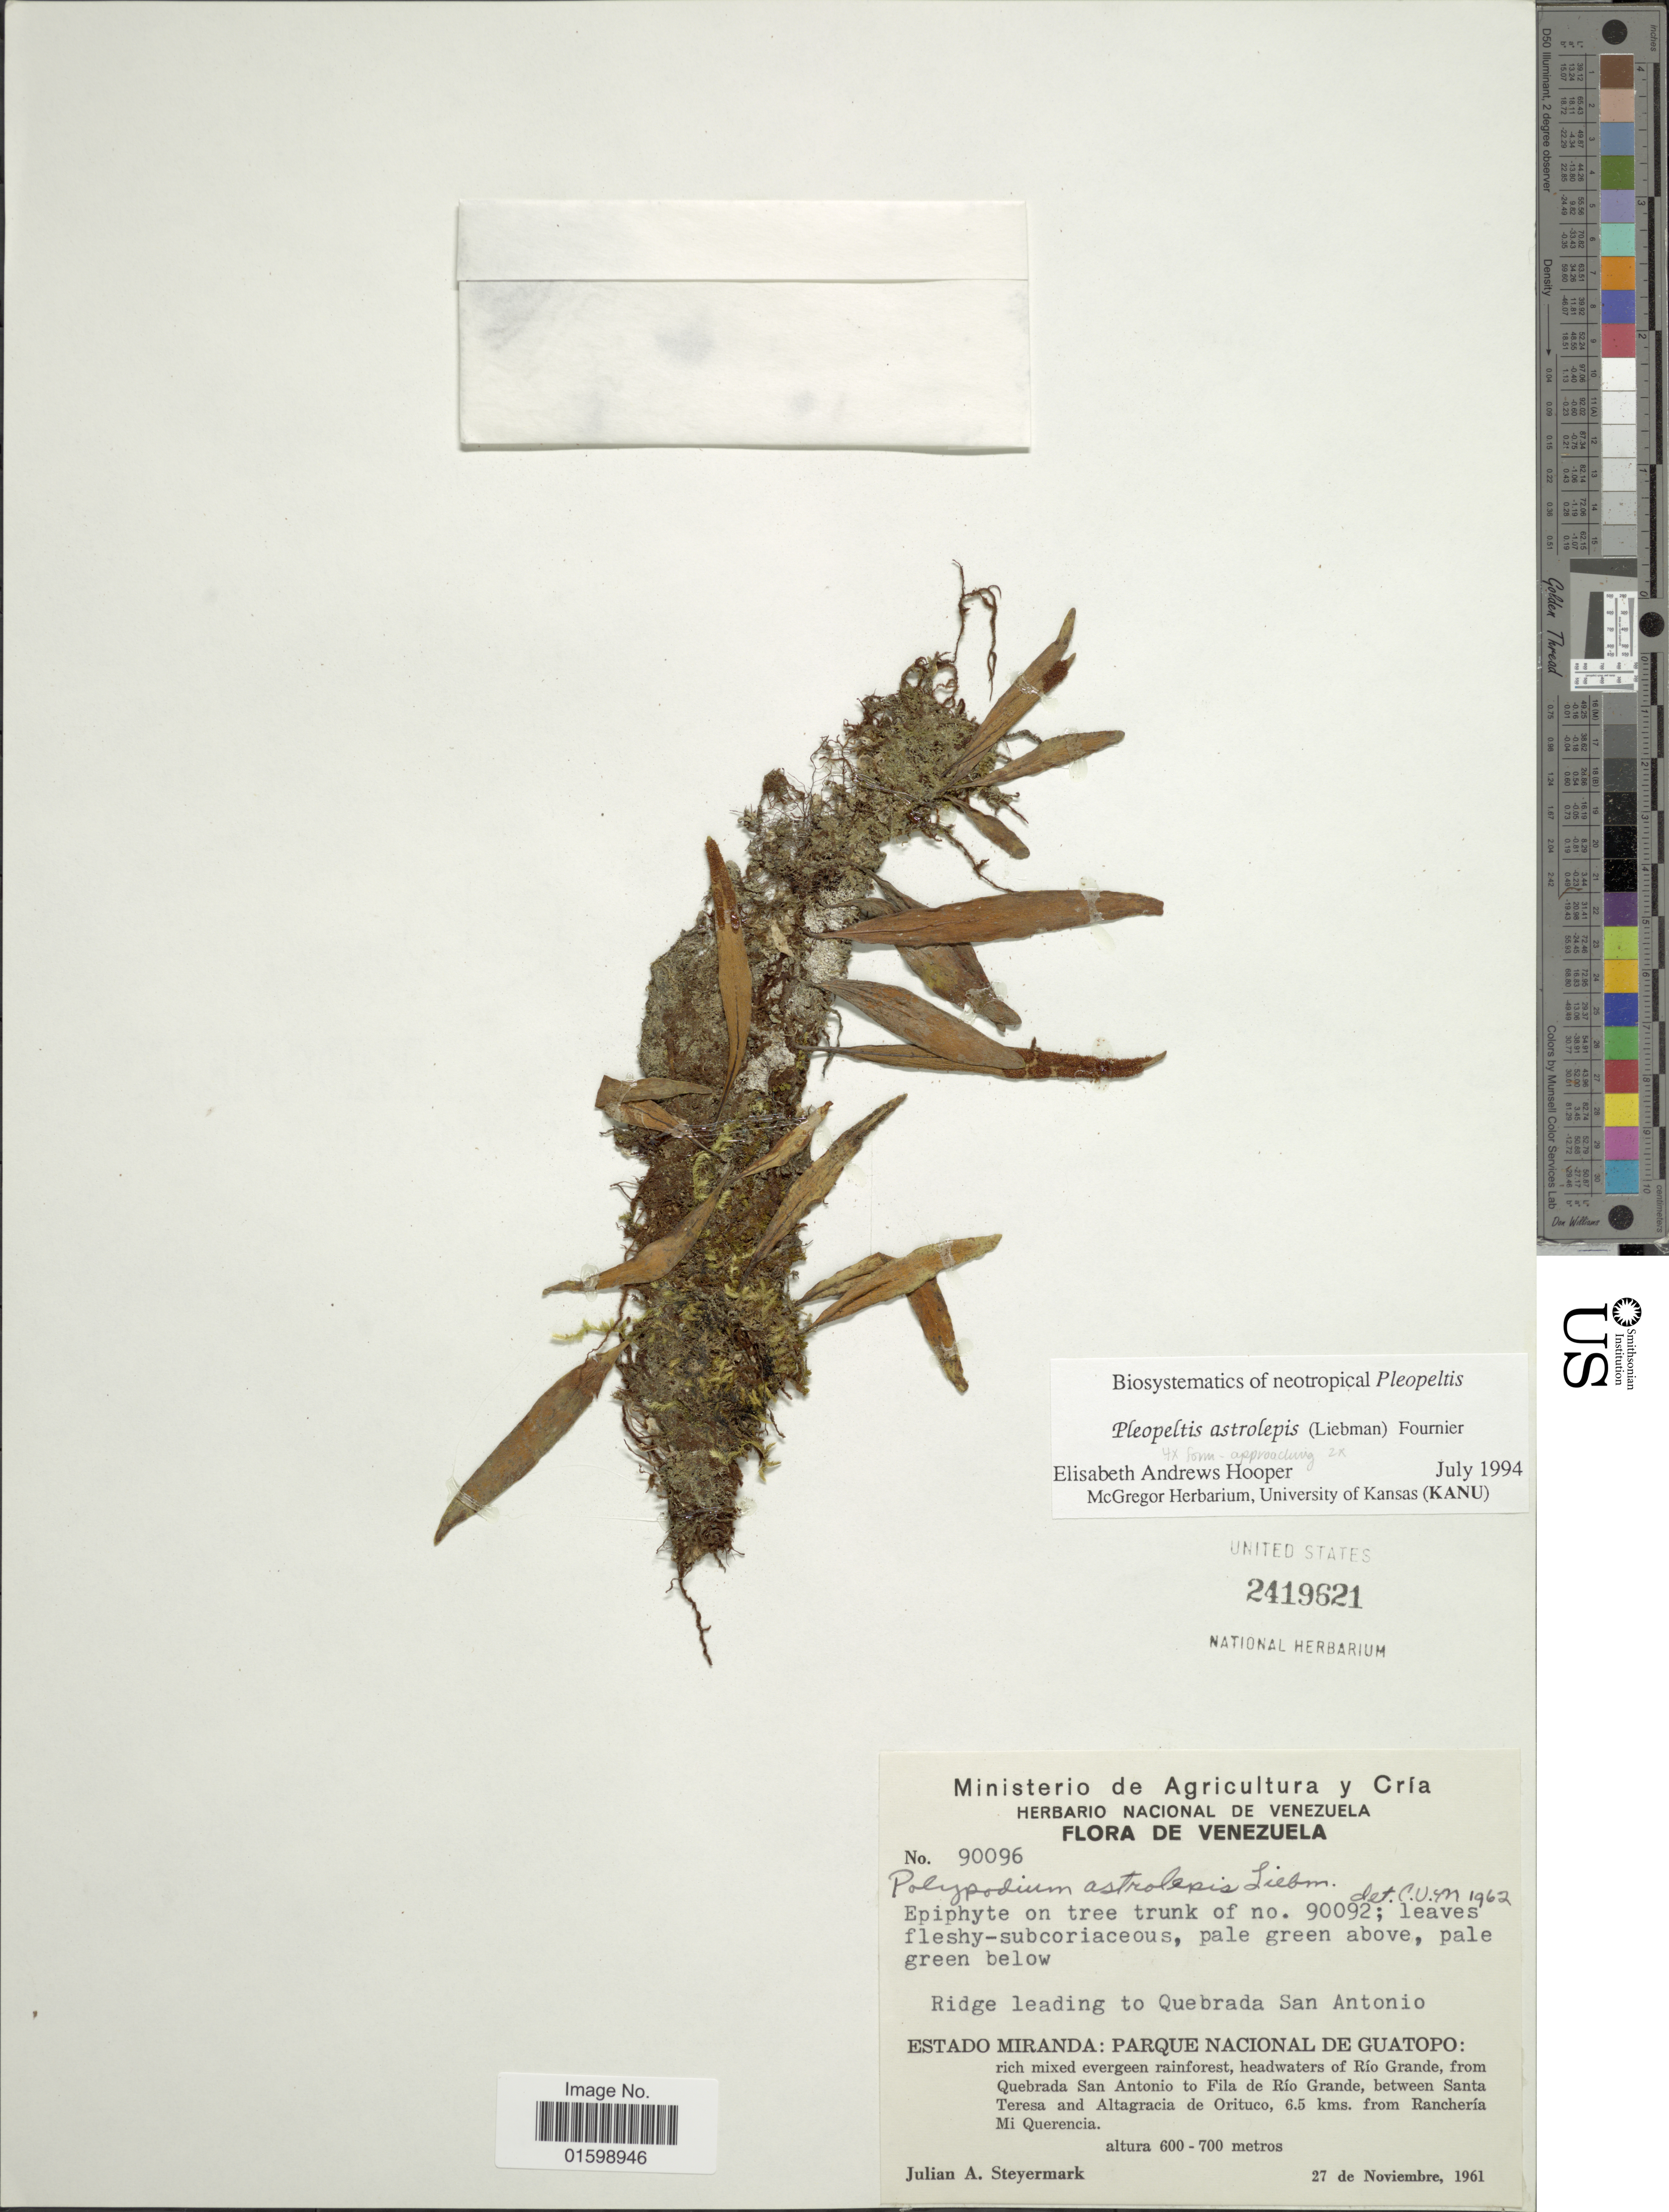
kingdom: Plantae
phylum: Tracheophyta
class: Polypodiopsida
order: Polypodiales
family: Polypodiaceae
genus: Pleopeltis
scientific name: Pleopeltis astrolepis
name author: (Liebm.) E. Fourn.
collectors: J. Steyermark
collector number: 90096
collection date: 1961-11-27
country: Venezuela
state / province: Miranda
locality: Ridge leading to Quebrada San Antonio, Parque Nacional De Guatopo: rich mixed evergreen rainforest, headwaters of Río Grande, from Quebrada San Antonio to Fila de Río Grande, between Santa Teresa and Altagracia de Orituco, 6.5 kms. from Ranchería Mi Querencia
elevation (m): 600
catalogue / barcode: US 2419621